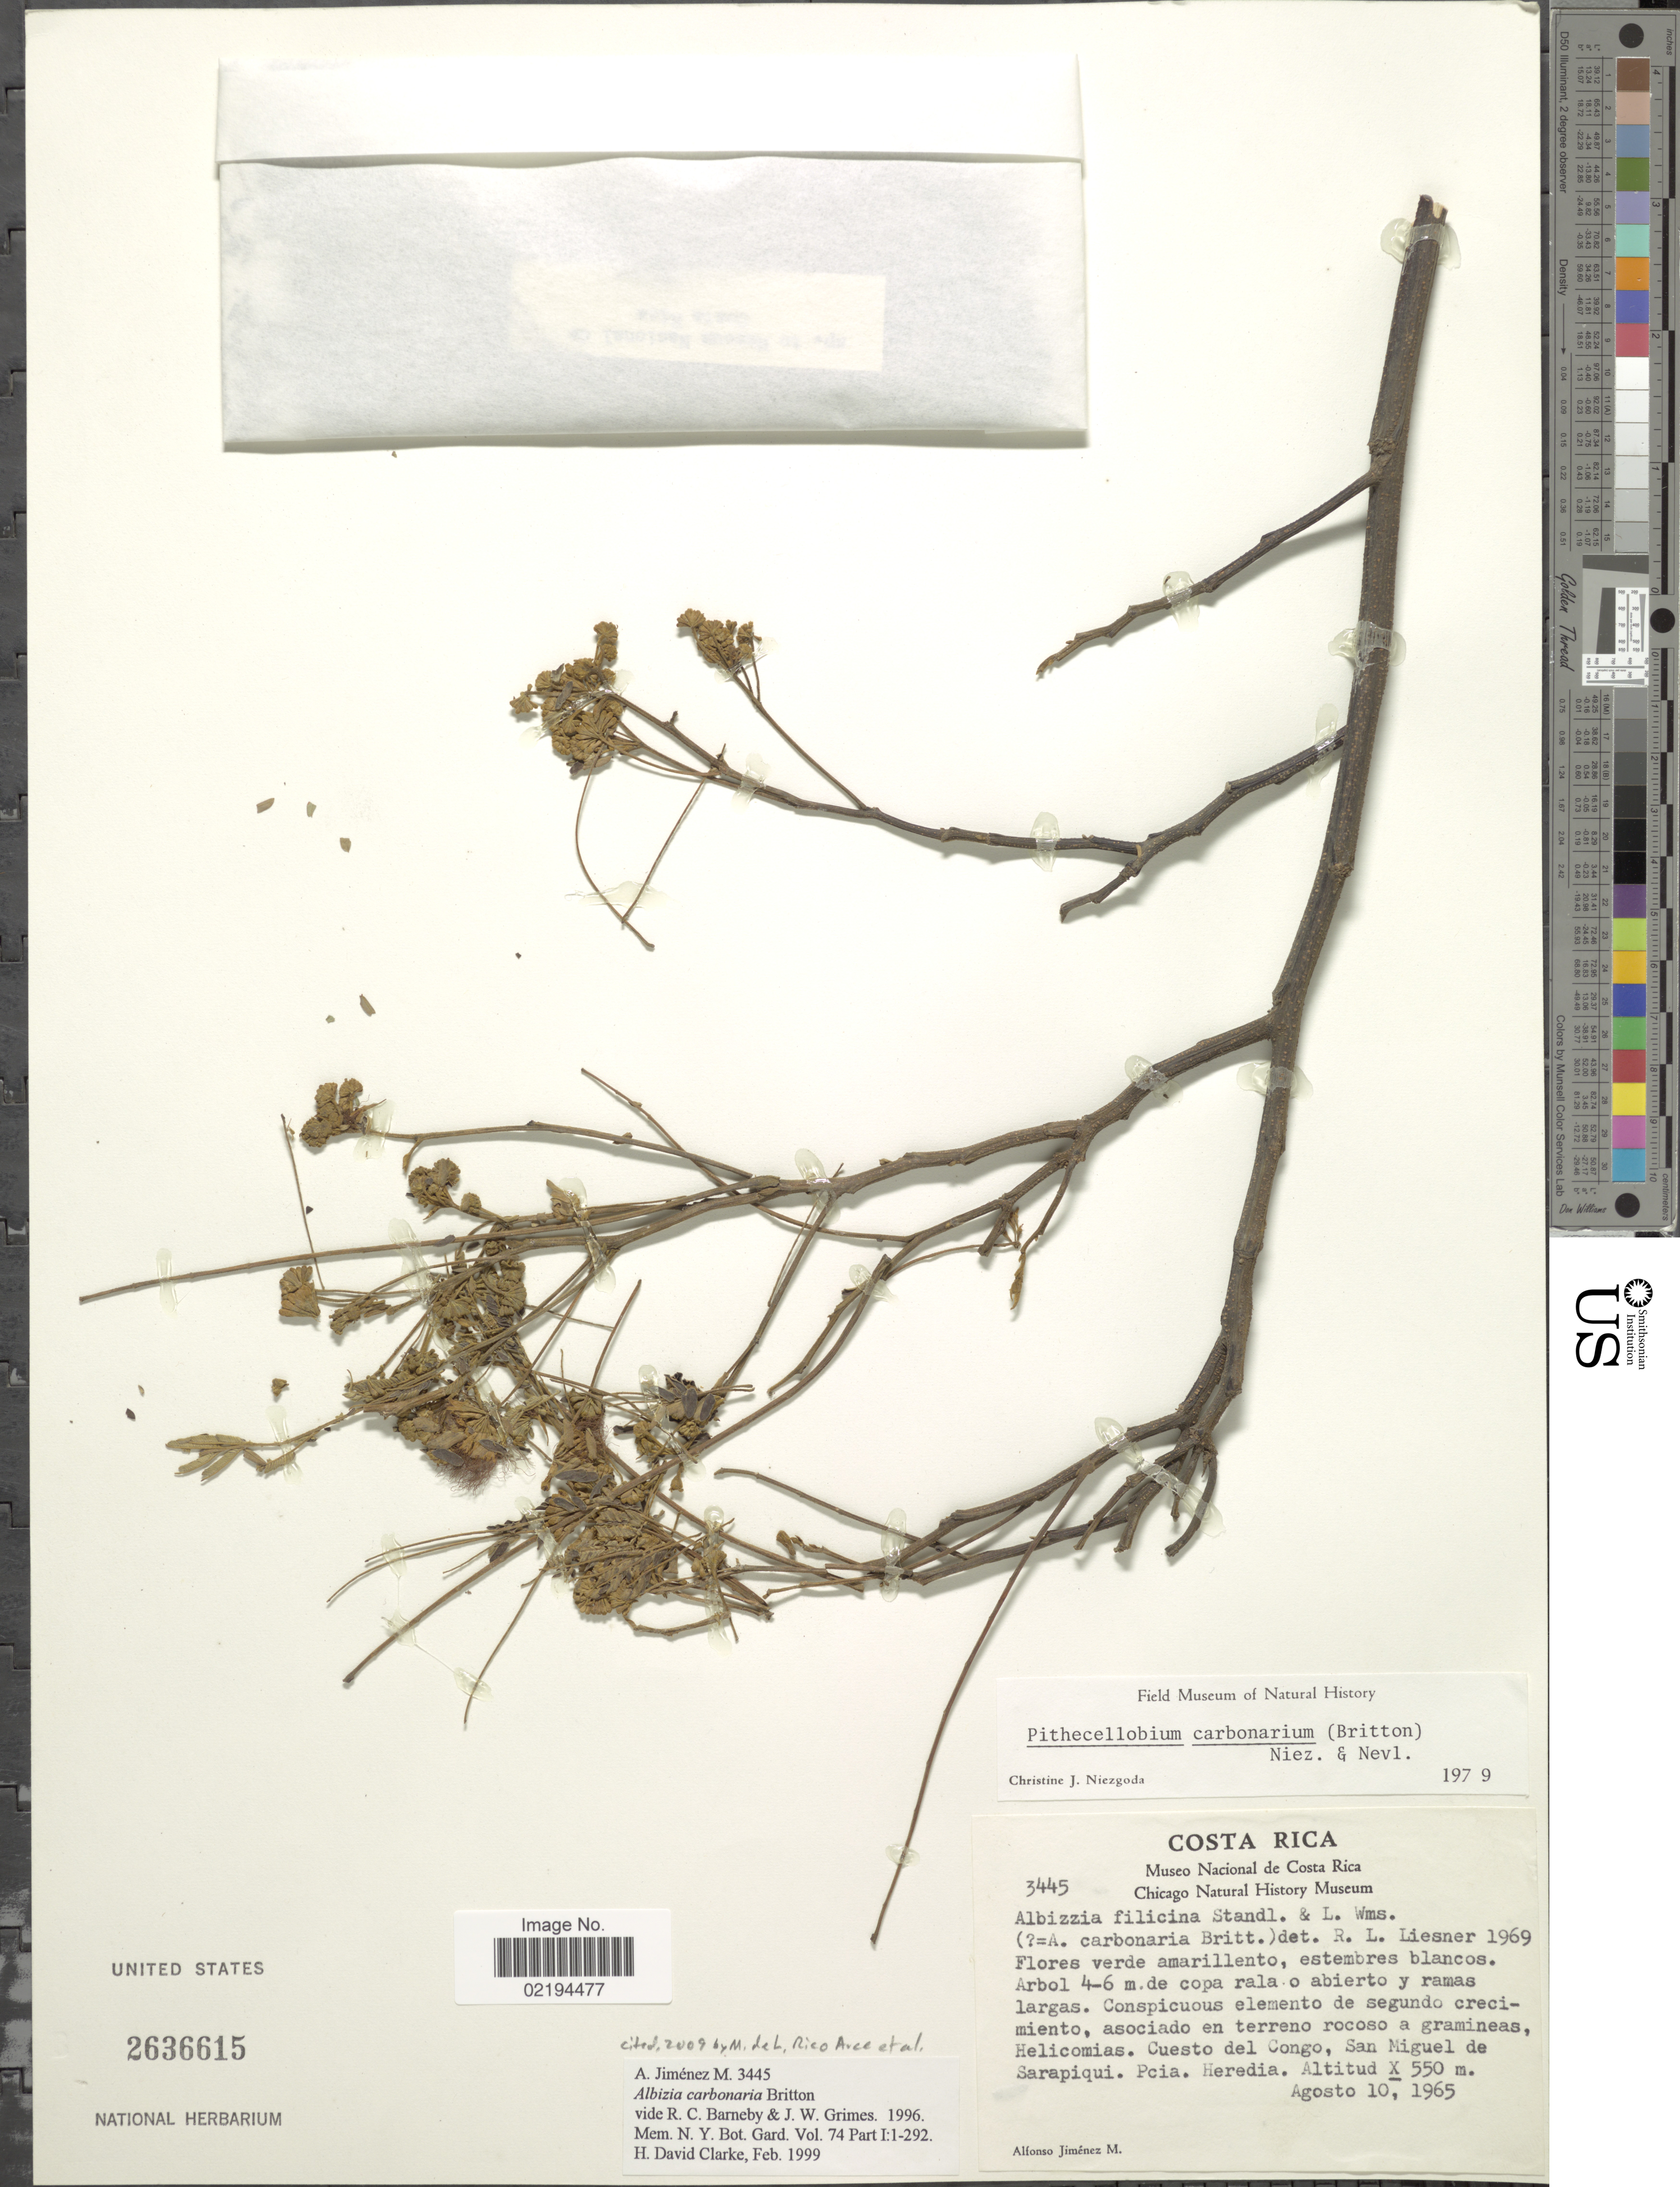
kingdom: Plantae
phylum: Tracheophyta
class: Magnoliopsida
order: Fabales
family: Fabaceae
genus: Pseudosamanea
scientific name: Pseudosamanea carbonaria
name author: (Britton) Koenen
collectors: A. Jimenez M.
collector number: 3445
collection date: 1965-08-10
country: Costa Rica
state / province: Heredia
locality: Cuesta del Conga, San Miguel de Sarapiqui.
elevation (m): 550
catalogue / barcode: US 2636615